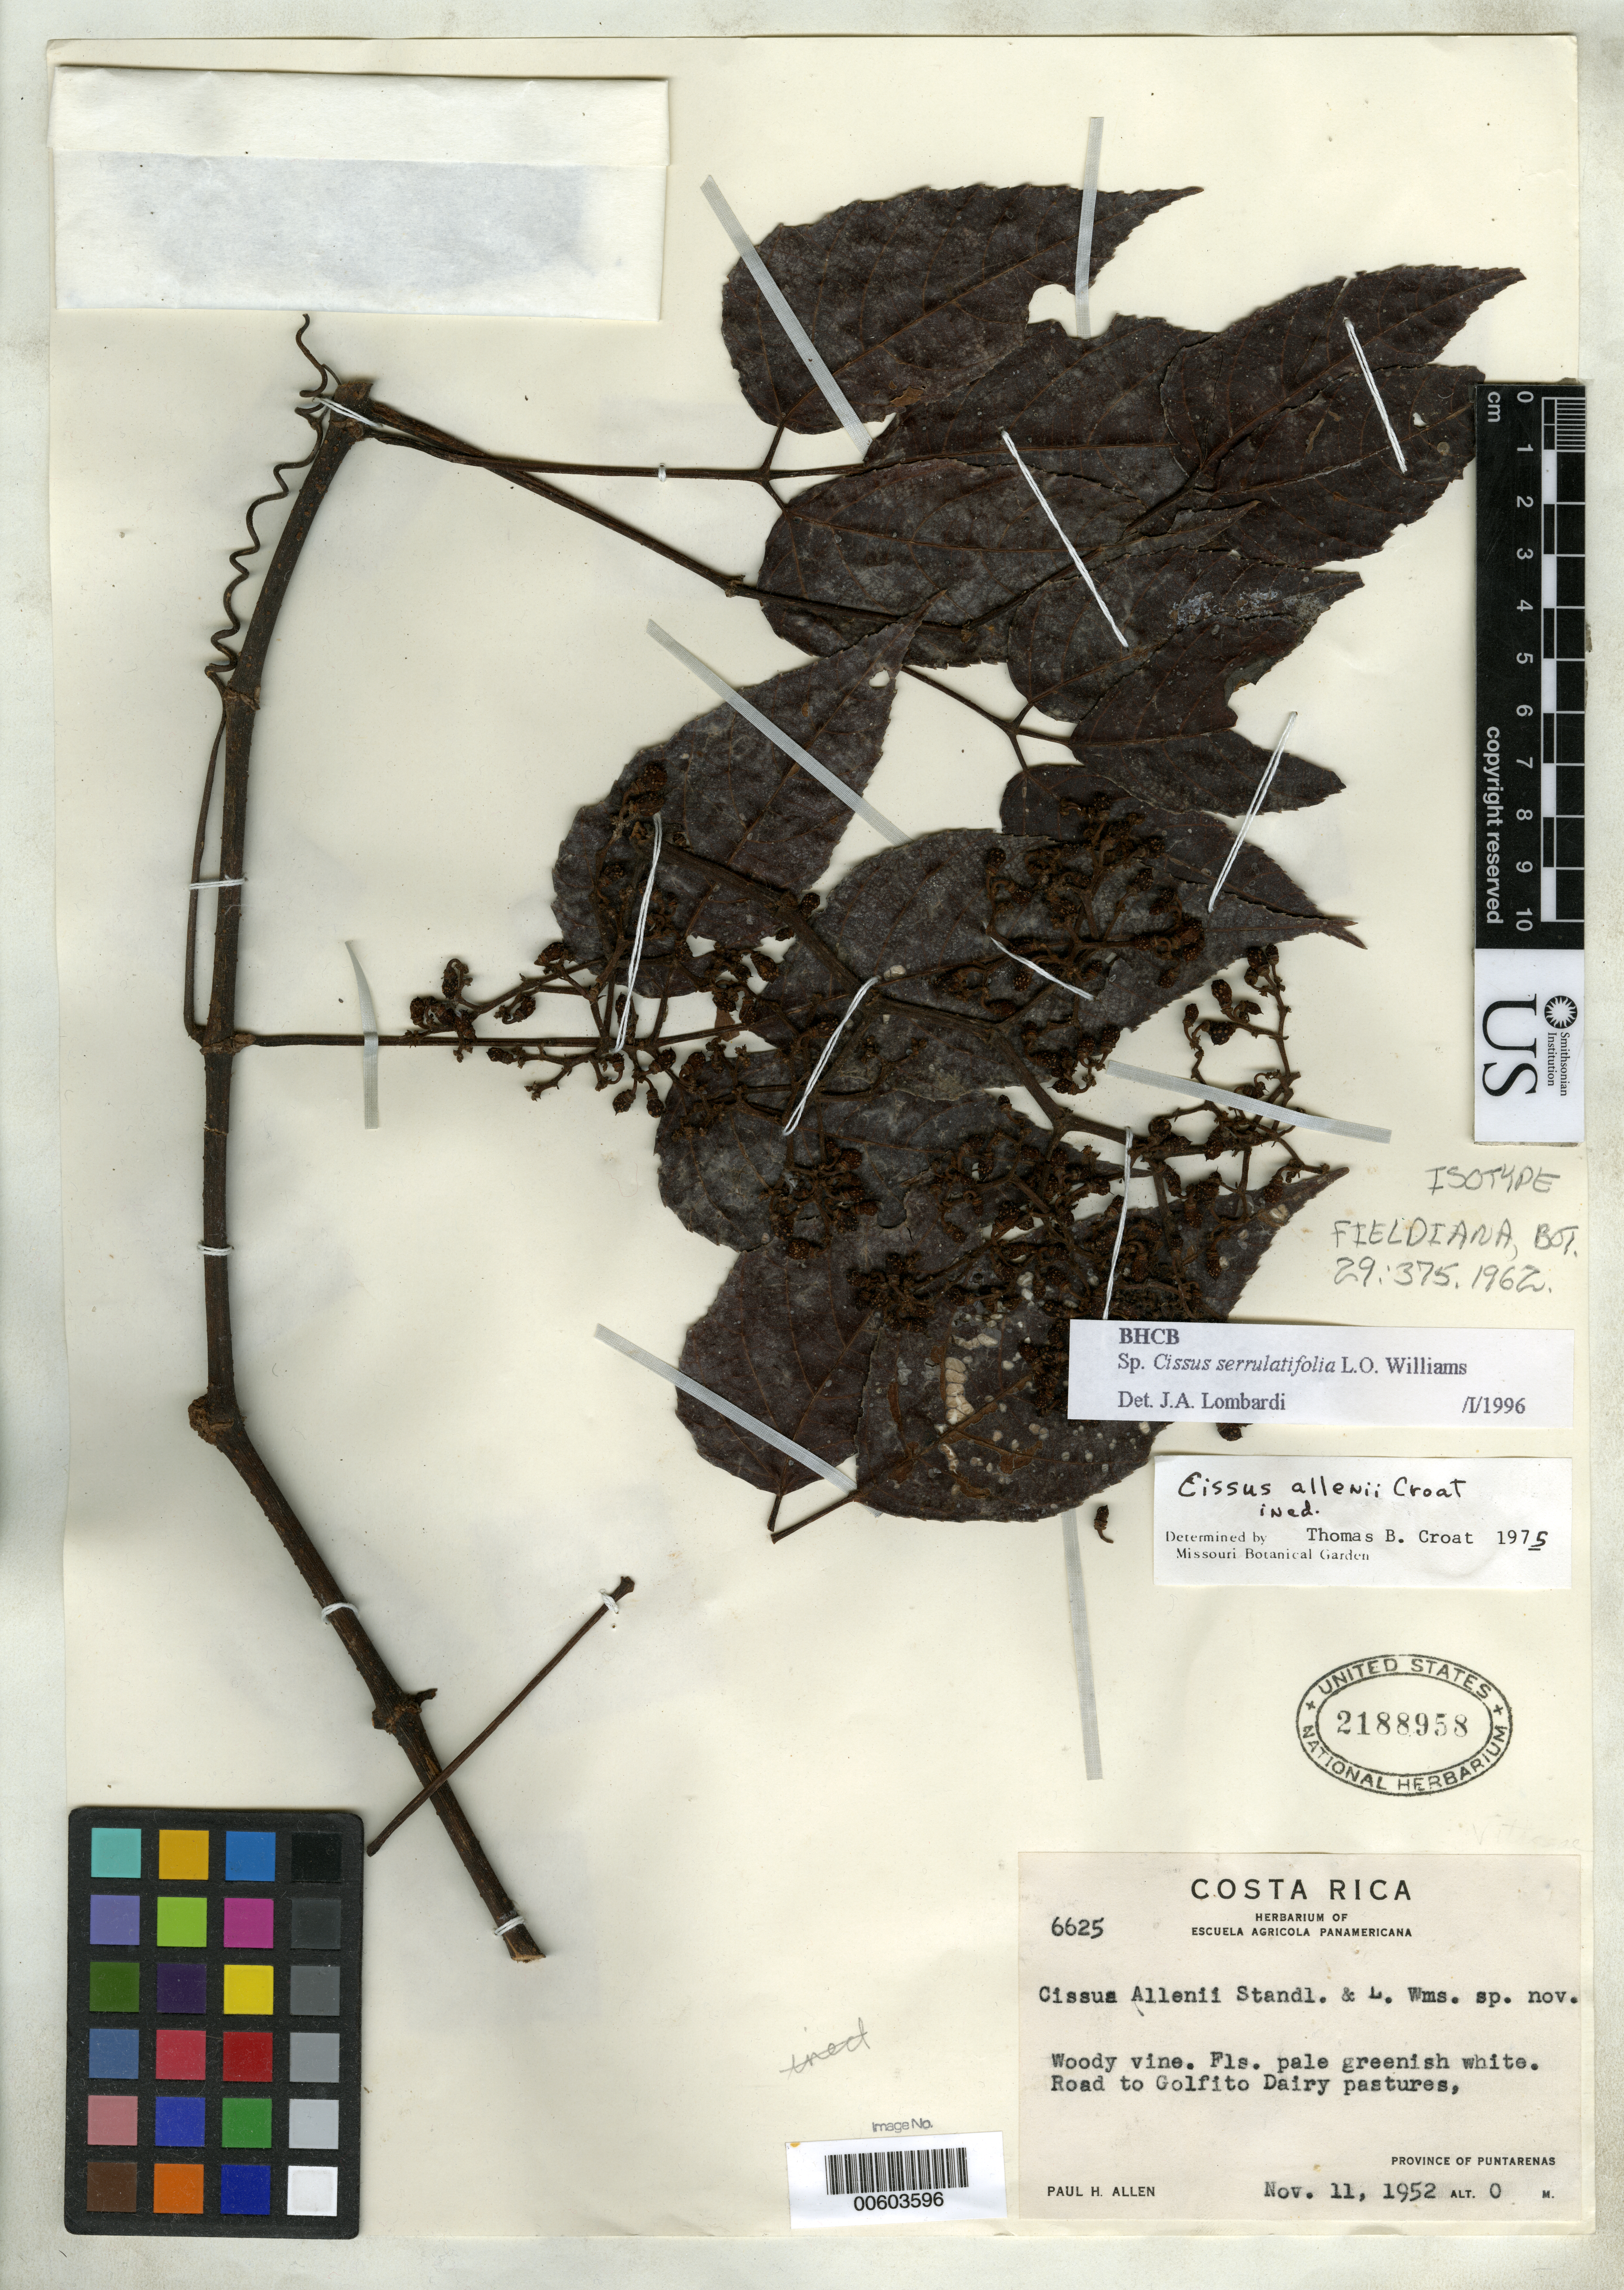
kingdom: Plantae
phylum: Tracheophyta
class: Magnoliopsida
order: Vitales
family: Vitaceae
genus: Cissus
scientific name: Cissus serrulatifolia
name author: L.O. Williams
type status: Isotype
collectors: P. H. Allen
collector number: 6625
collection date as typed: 11 Nov 1952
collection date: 1952-11-11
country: Costa Rica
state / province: Puntarenas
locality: Road to Golfito dairy pastures.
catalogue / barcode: US 2188958